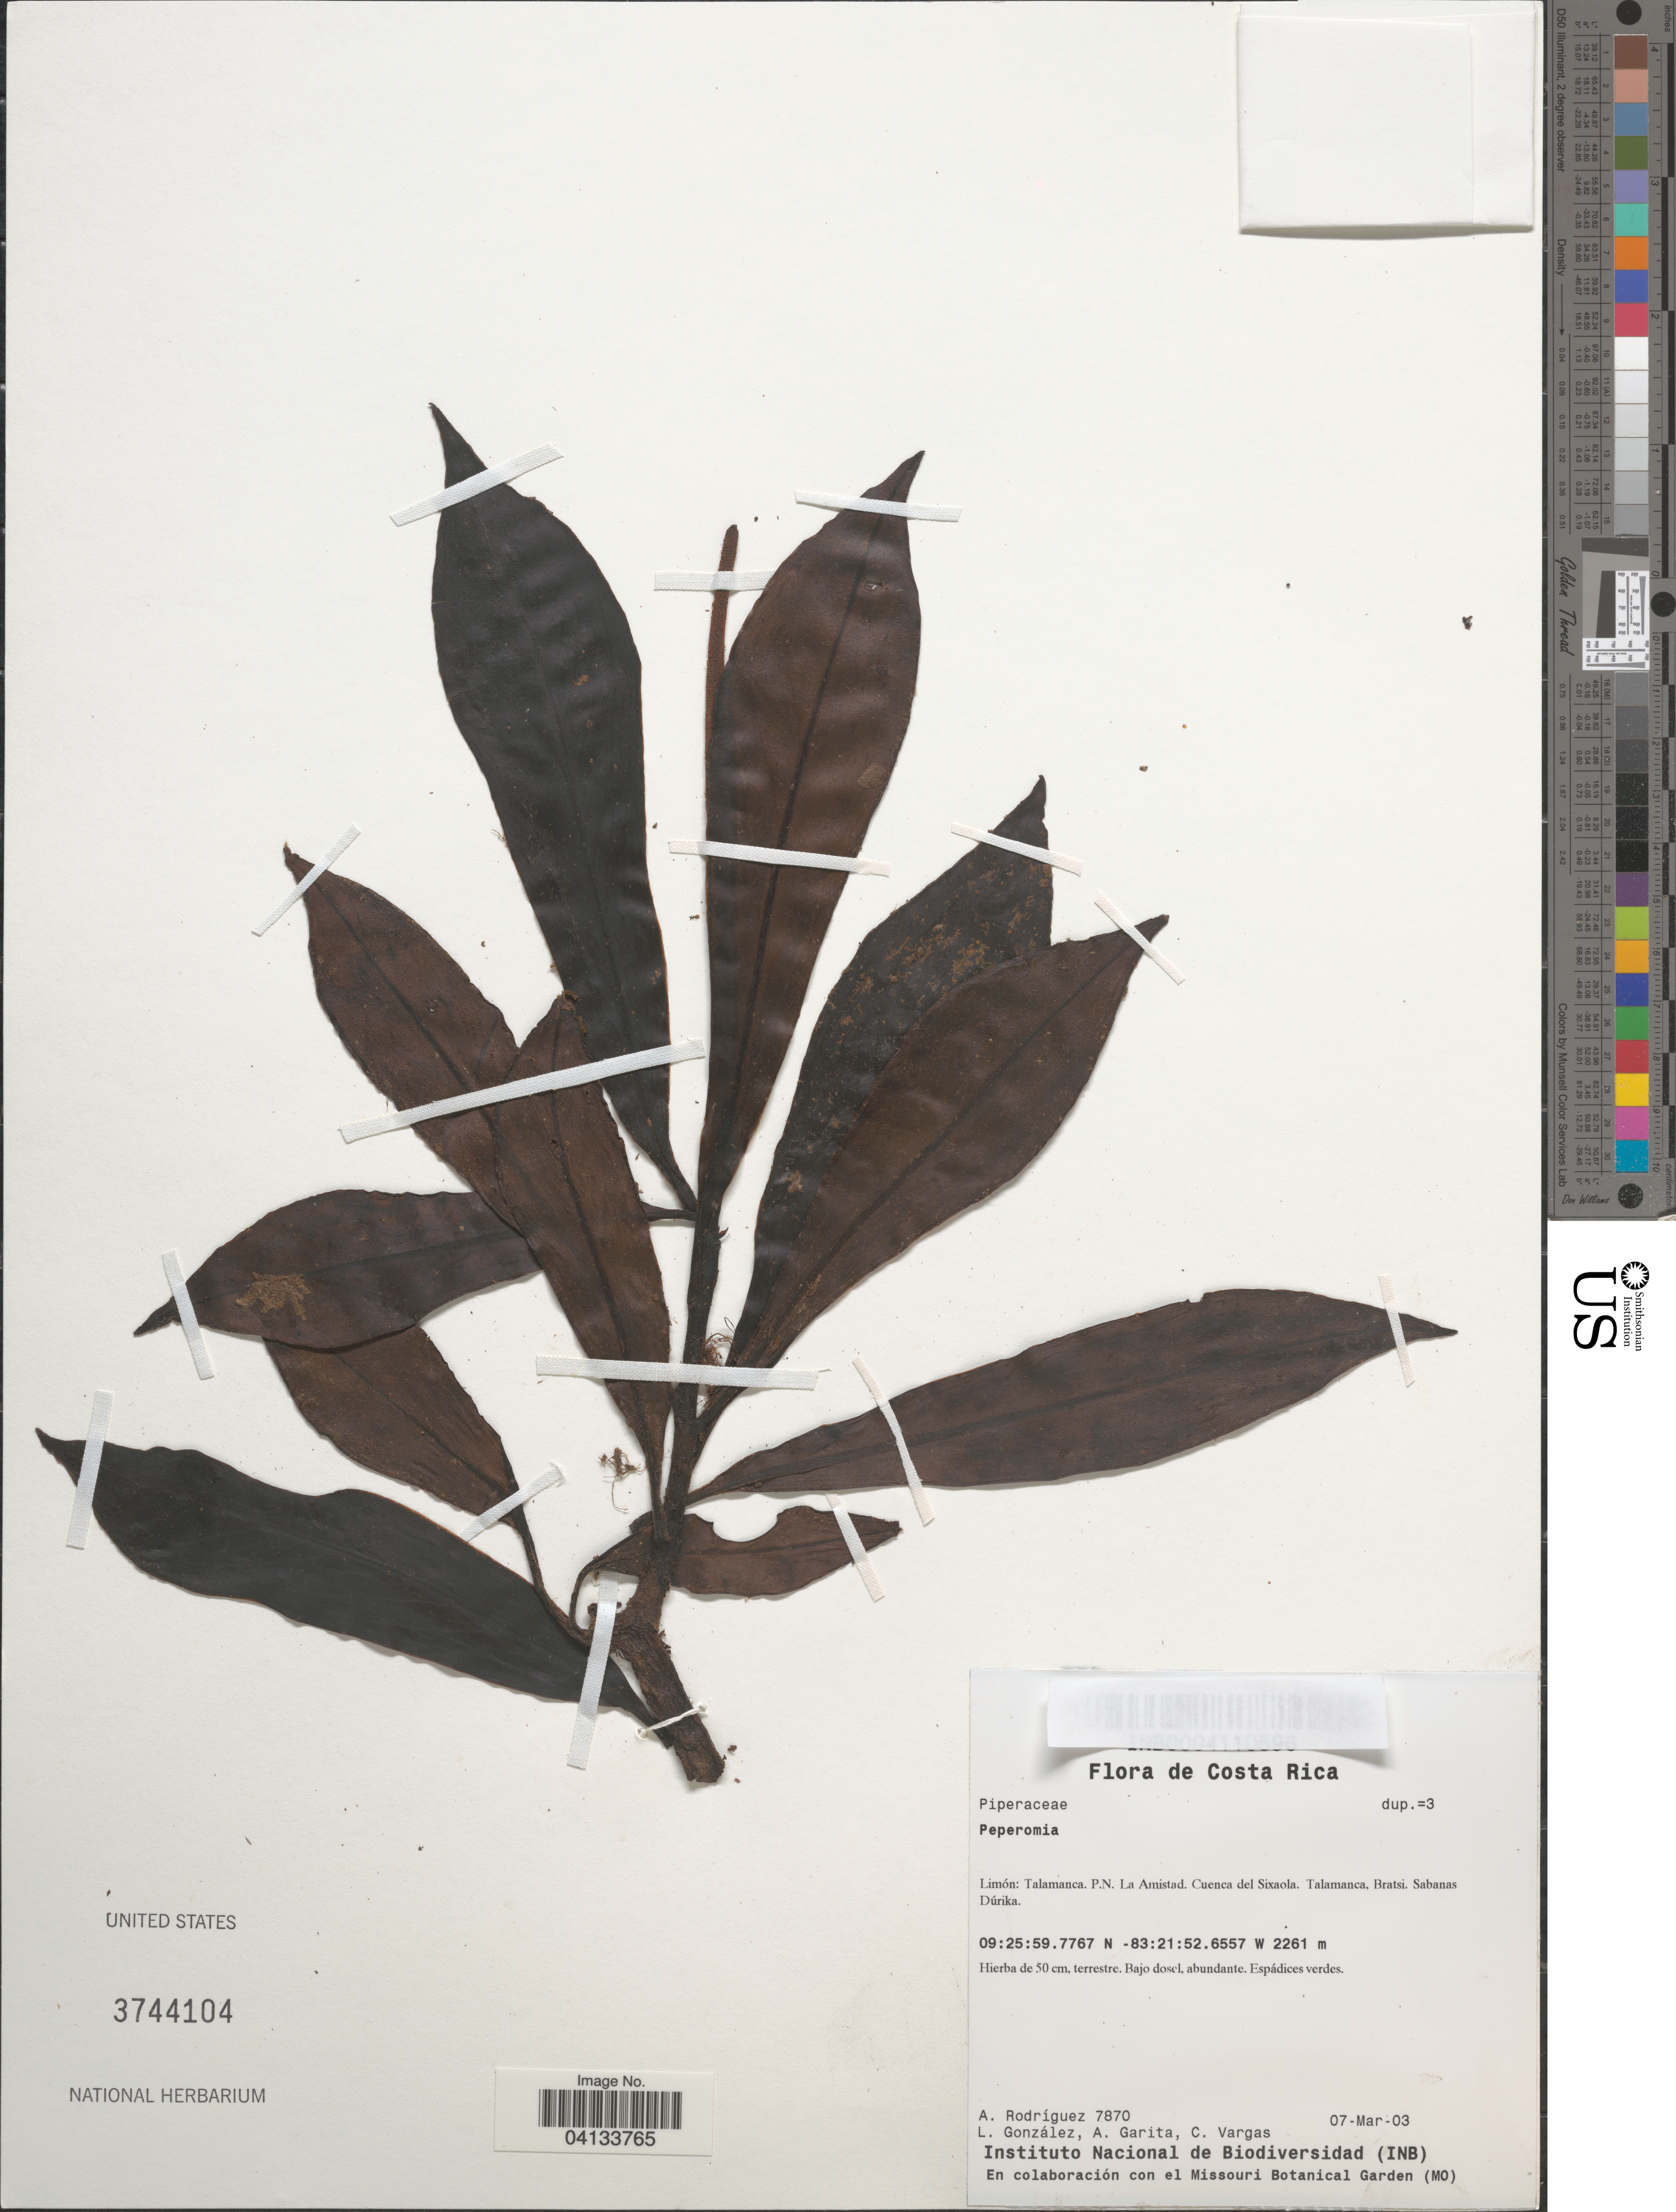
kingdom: Plantae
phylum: Tracheophyta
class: Magnoliopsida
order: Piperales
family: Piperaceae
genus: Peperomia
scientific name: Peperomia adscendens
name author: C. DC.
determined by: Jiménez, José Estaban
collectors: A. Rodríguez, L. Gonzalez, A. Garita & C. Vargas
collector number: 7870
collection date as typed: Transcribed d/m/y: 7/3/3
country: Costa Rica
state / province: Limón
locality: Talamanca. P.N. La Amistad. Cuenca del Sixaola. Talamanca, Bratsi. Sabanas Dúrika.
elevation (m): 2261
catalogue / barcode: US 3744104